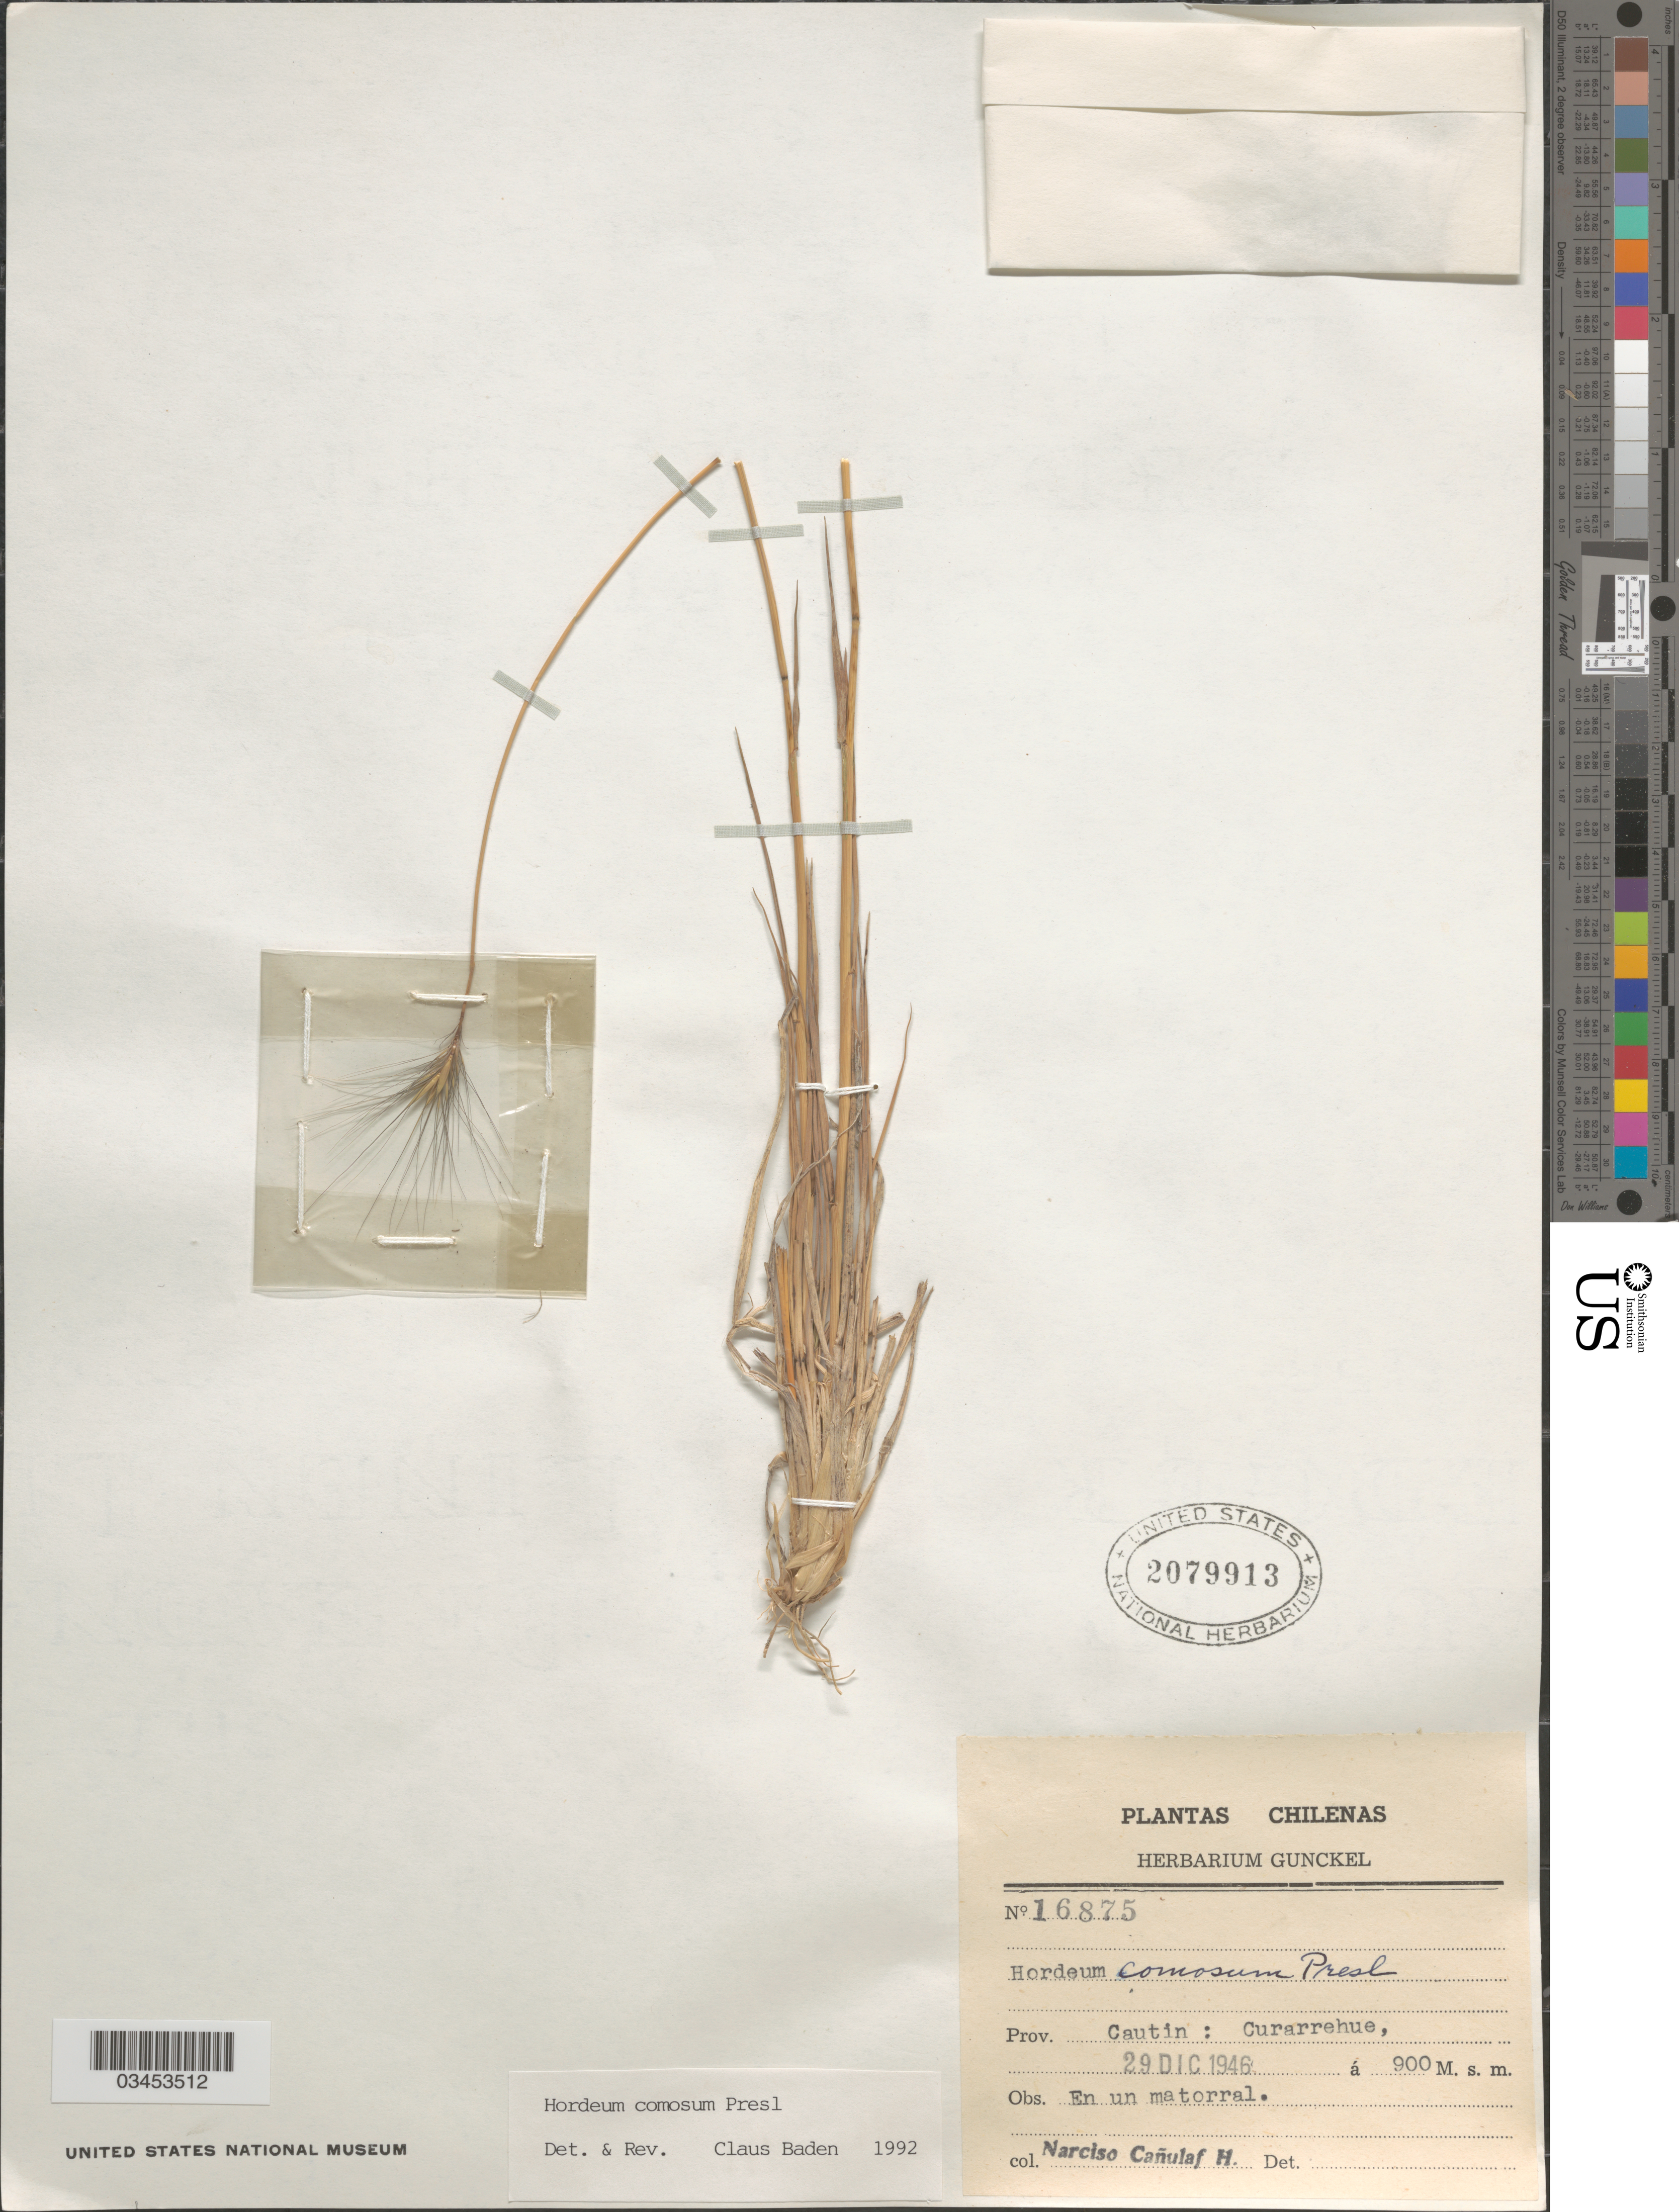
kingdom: Plantae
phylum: Tracheophyta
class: Liliopsida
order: Poales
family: Poaceae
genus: Hordeum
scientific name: Hordeum comosum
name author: J. Presl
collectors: N. Canulaf H.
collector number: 16875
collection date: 1946-12-29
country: Chile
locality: Prov. Cautin: Curarrehue.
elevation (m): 900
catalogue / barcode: US 2079913